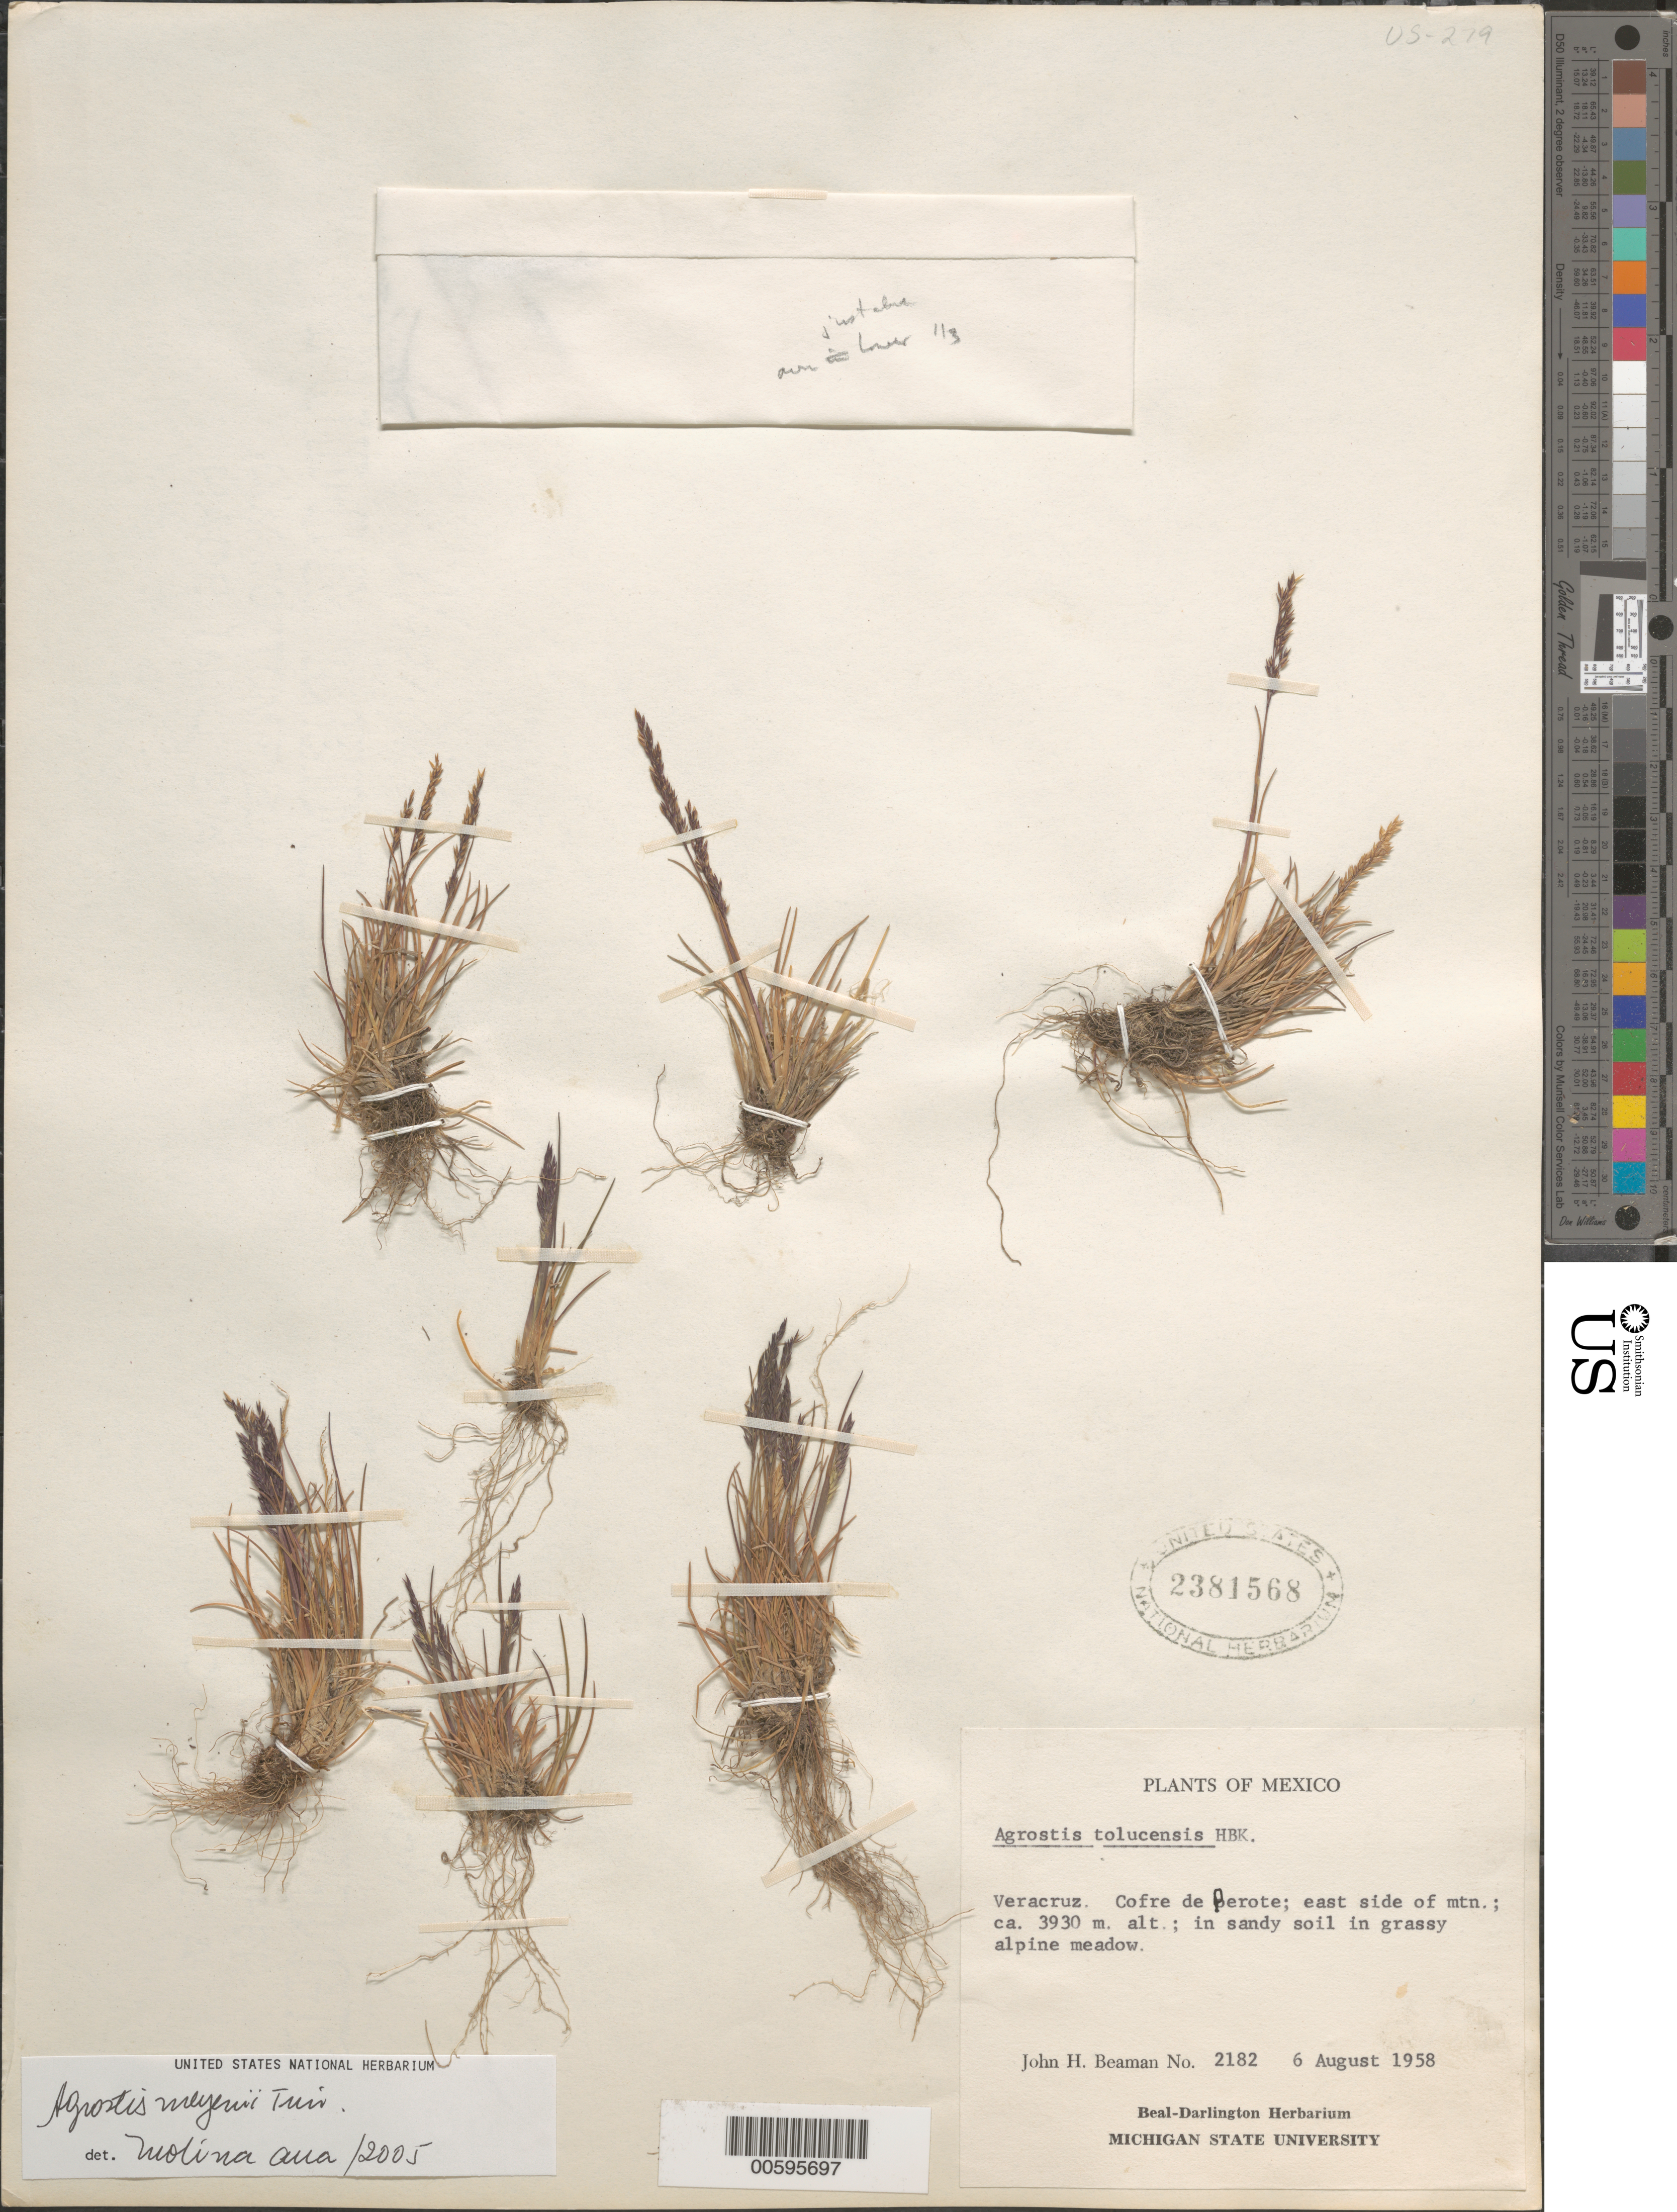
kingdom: Plantae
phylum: Tracheophyta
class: Liliopsida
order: Poales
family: Poaceae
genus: Agrostis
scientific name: Agrostis meyenii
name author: Trin.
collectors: J. H. Beaman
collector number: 2182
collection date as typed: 6 Aug 1958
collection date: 1958-08-06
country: Mexico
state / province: Veracruz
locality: Cofre de Perote; E side of mt.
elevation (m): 3930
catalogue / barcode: US 2381568